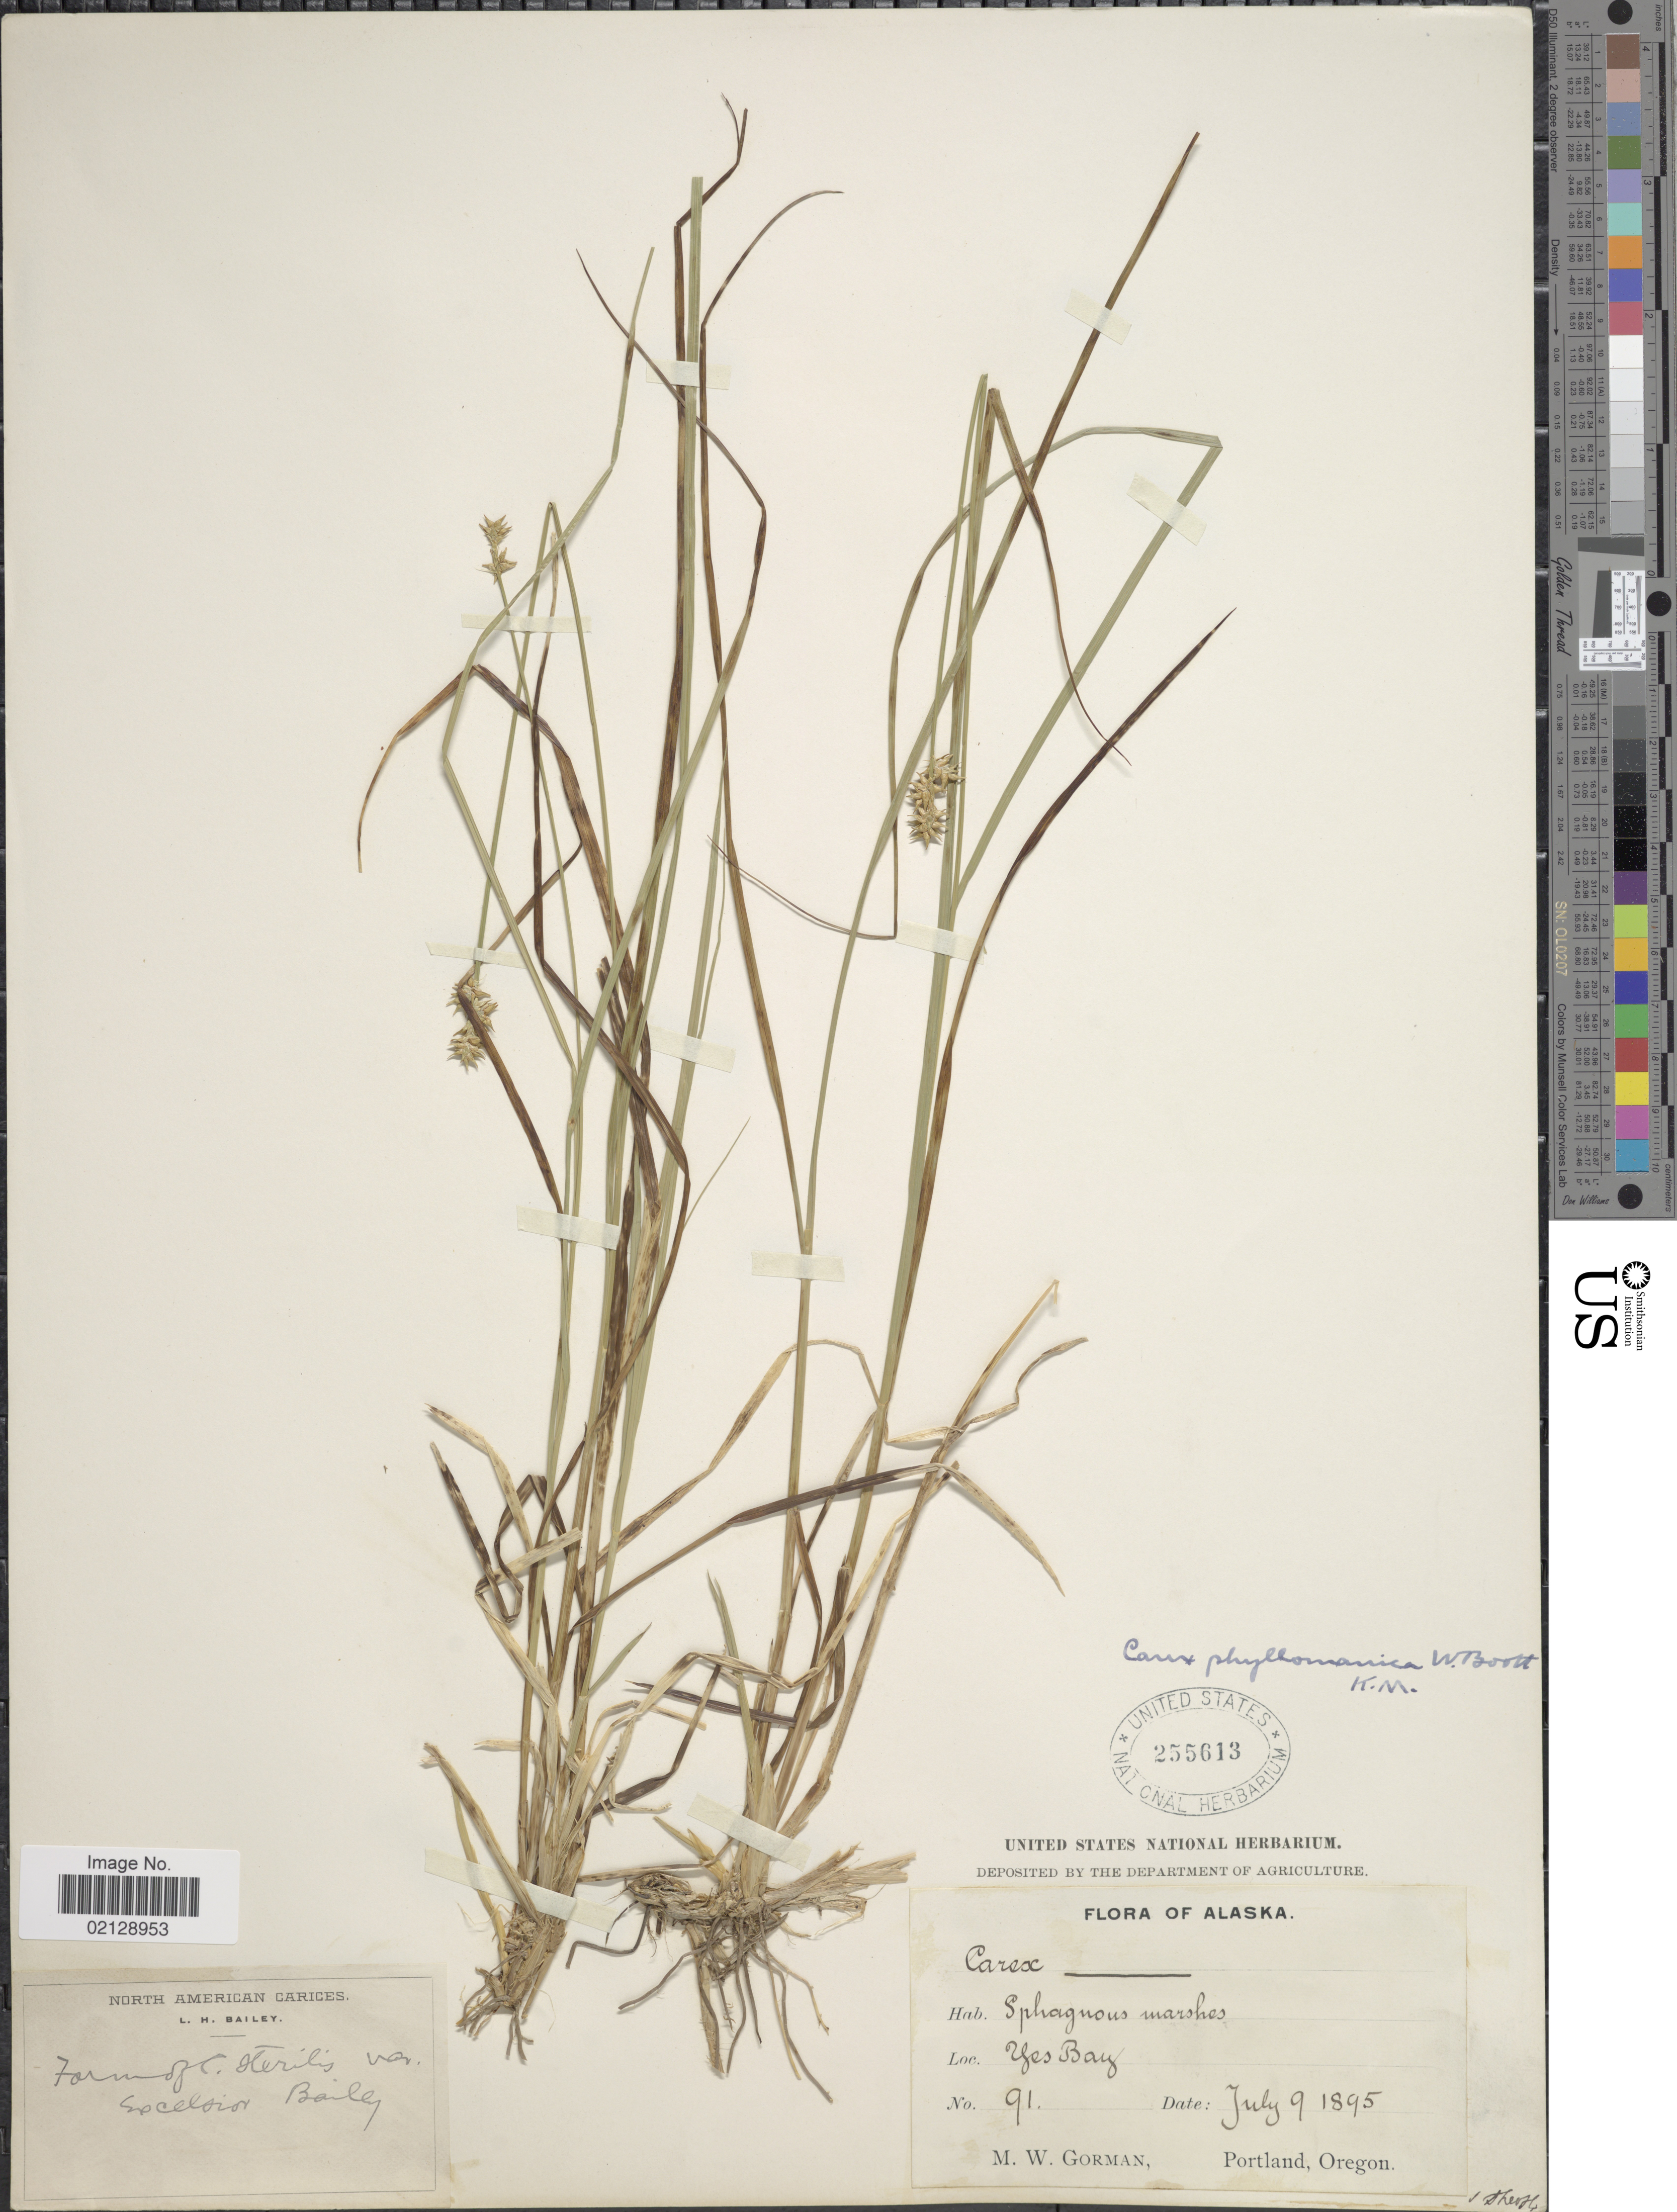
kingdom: Plantae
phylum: Tracheophyta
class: Liliopsida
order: Poales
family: Cyperaceae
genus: Carex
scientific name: Carex echinata subsp. phyllomanica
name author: (W. Boott) Reznicek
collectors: M. W. Gorman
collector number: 91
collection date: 1895-07-09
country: United States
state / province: Alaska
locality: Yes Bay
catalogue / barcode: US 255613